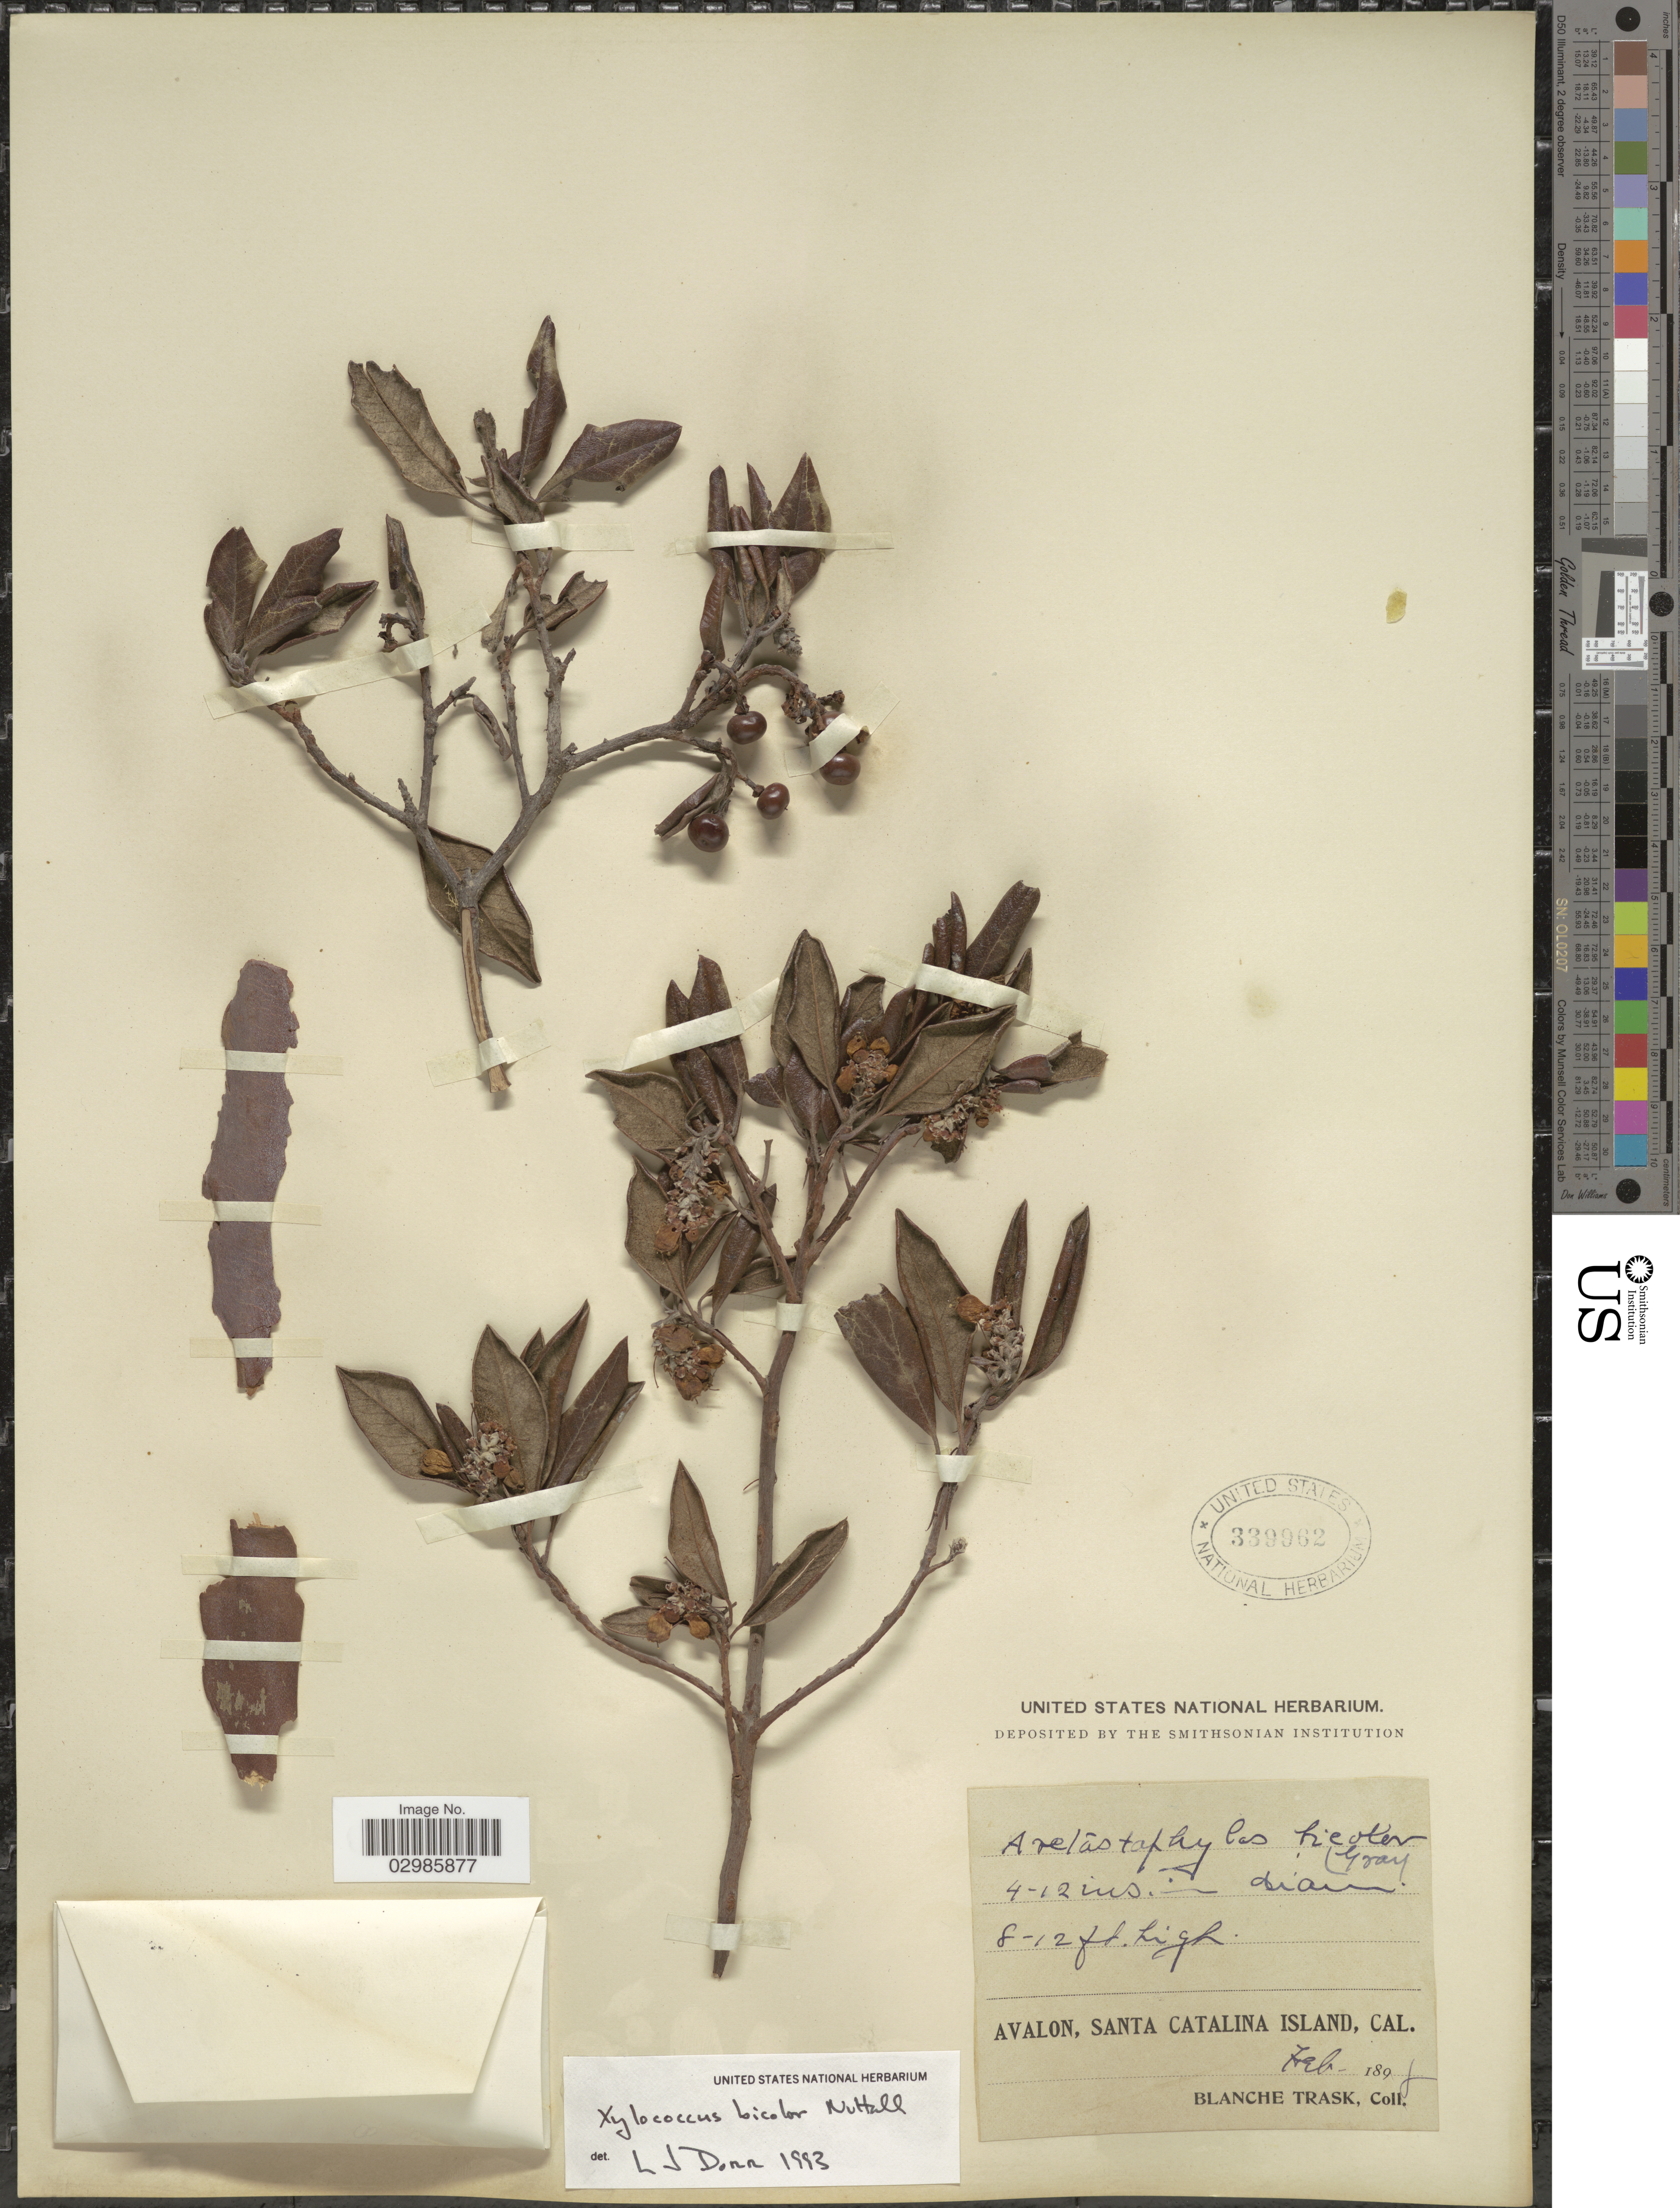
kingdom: Plantae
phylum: Tracheophyta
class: Magnoliopsida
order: Ericales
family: Ericaceae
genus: Xylococcus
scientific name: Xylococcus bicolor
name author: Nutt.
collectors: B. Trask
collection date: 1895-02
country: United States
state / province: California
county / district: Los Angeles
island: Santa Catalina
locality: Avalon, Santa Catalina Island.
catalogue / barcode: US 339962